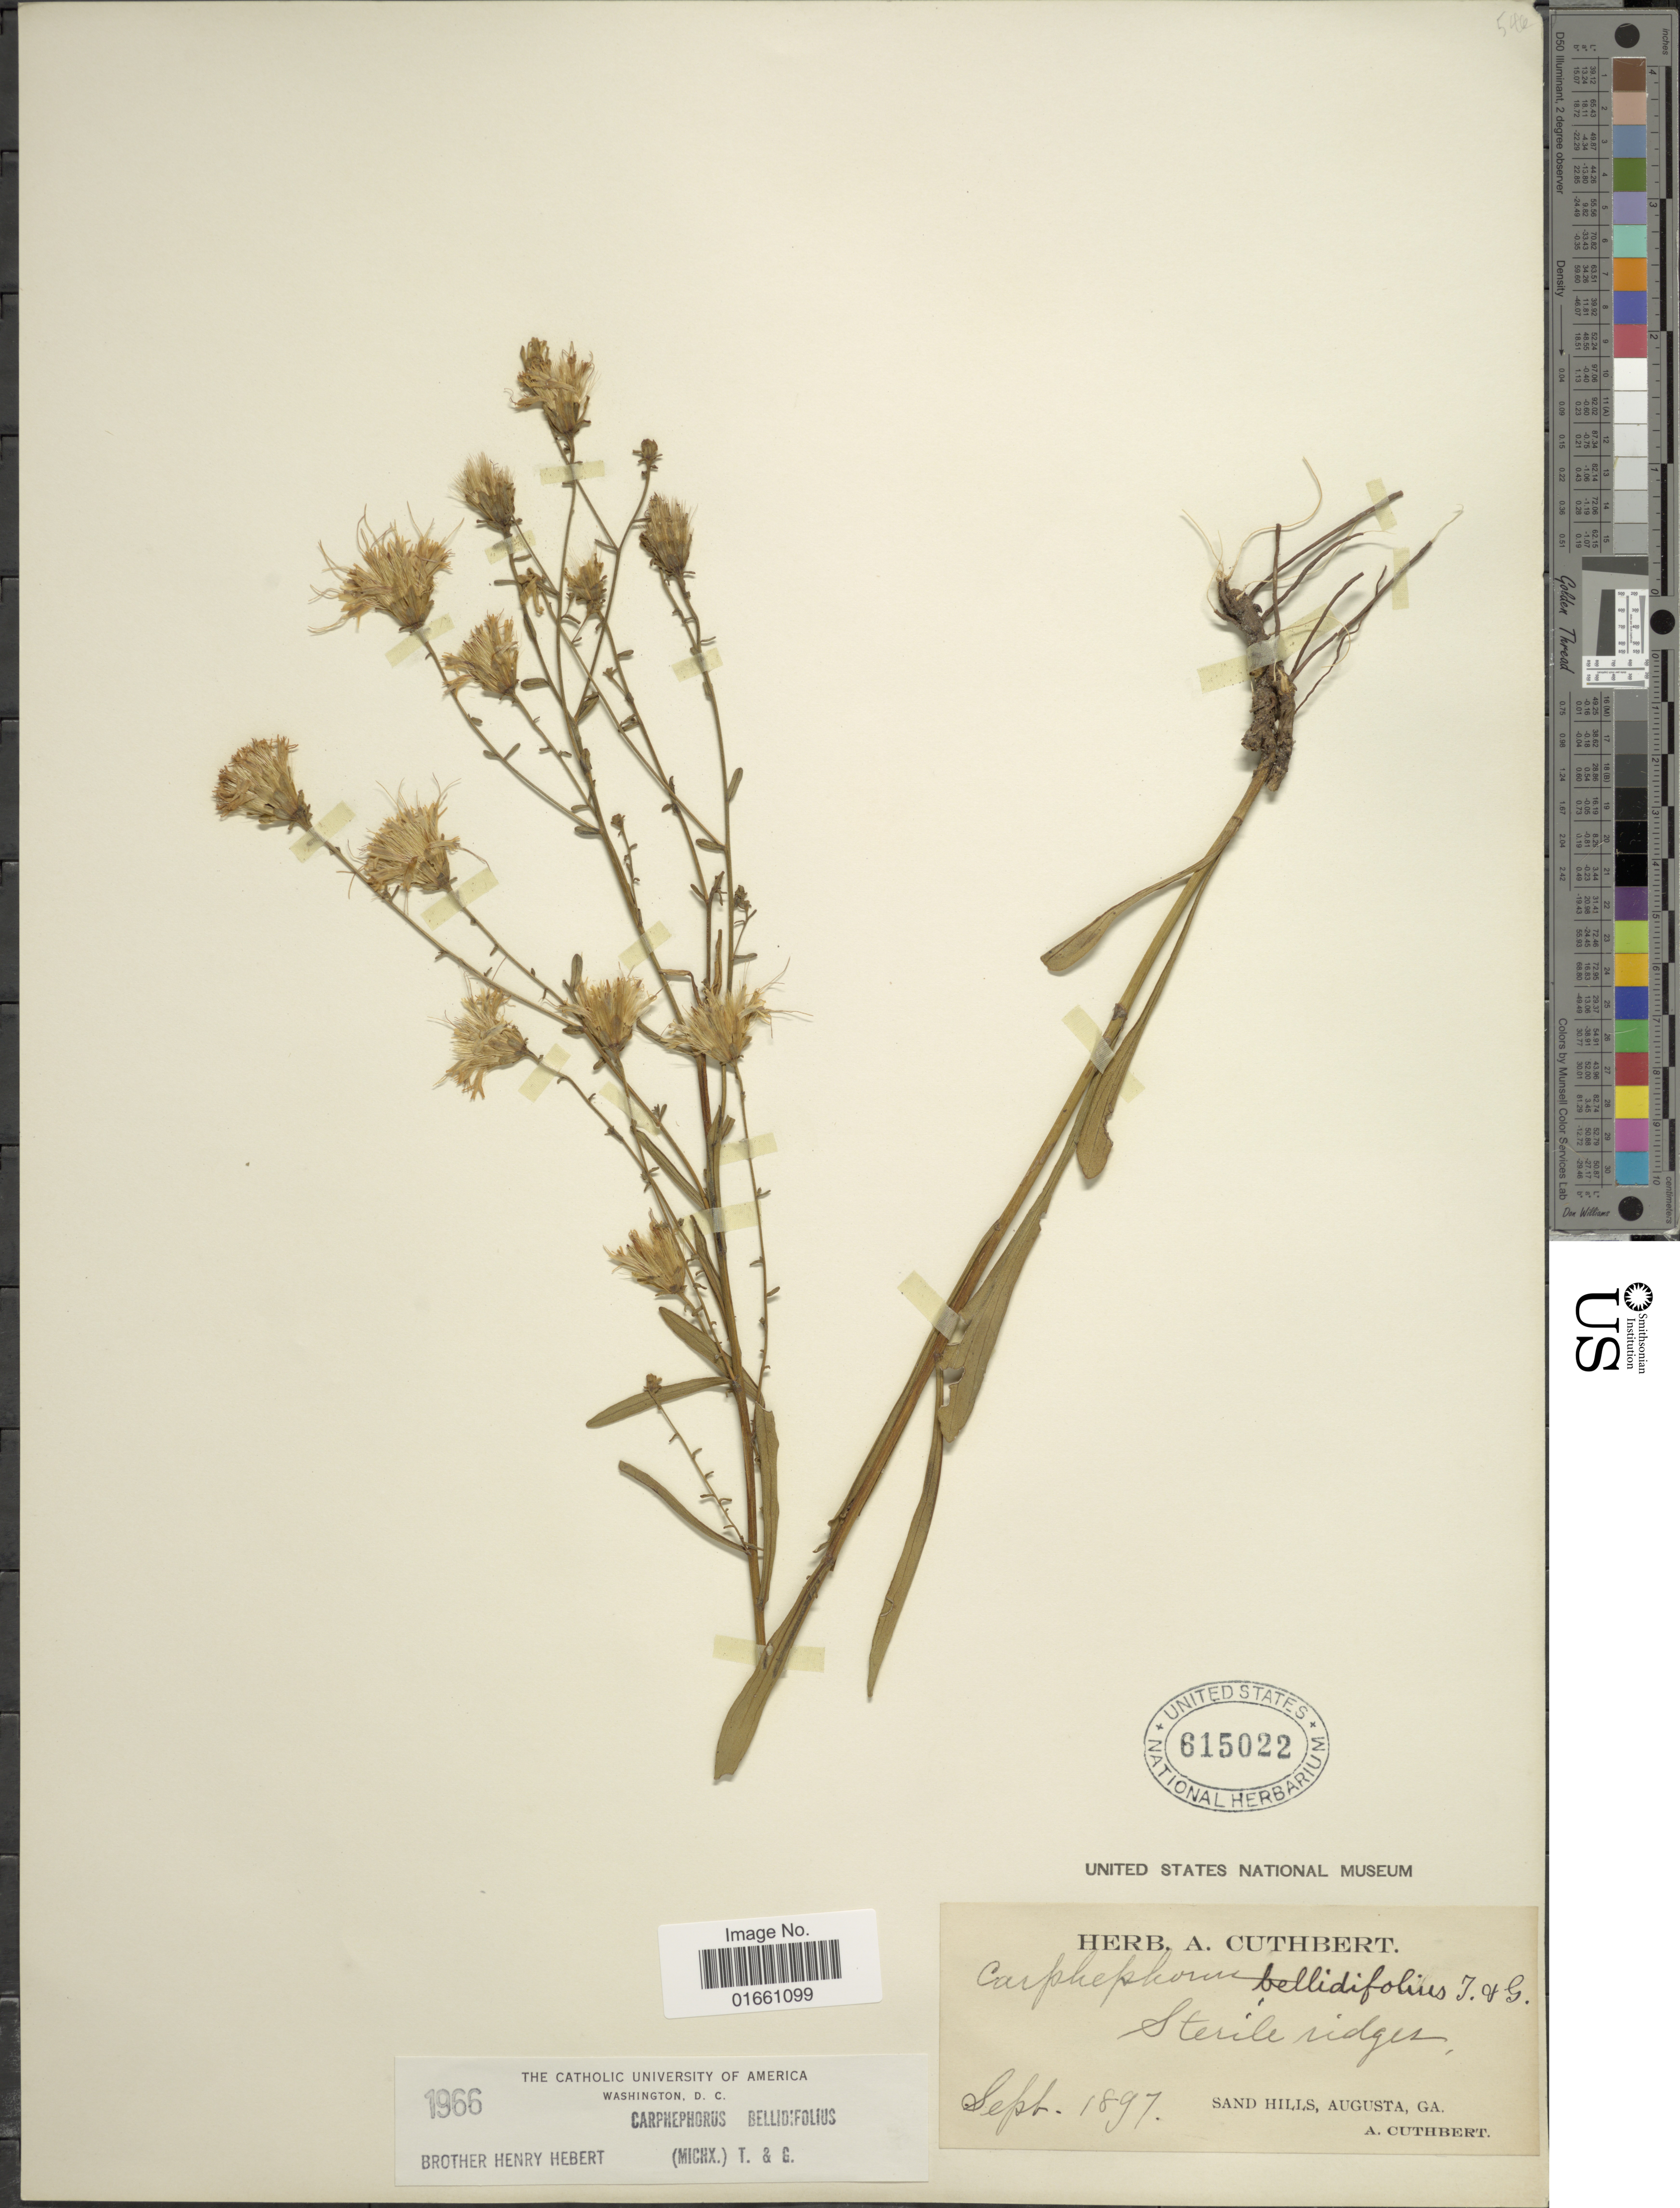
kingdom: Plantae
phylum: Tracheophyta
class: Magnoliopsida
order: Asterales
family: Asteraceae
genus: Carphephorus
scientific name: Carphephorus bellidifolius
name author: (Michx.) Torr. & A. Gray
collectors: A. Cuthbert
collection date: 1897-09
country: United States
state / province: Georgia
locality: Sand Hills, Augusta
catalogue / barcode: US 615022